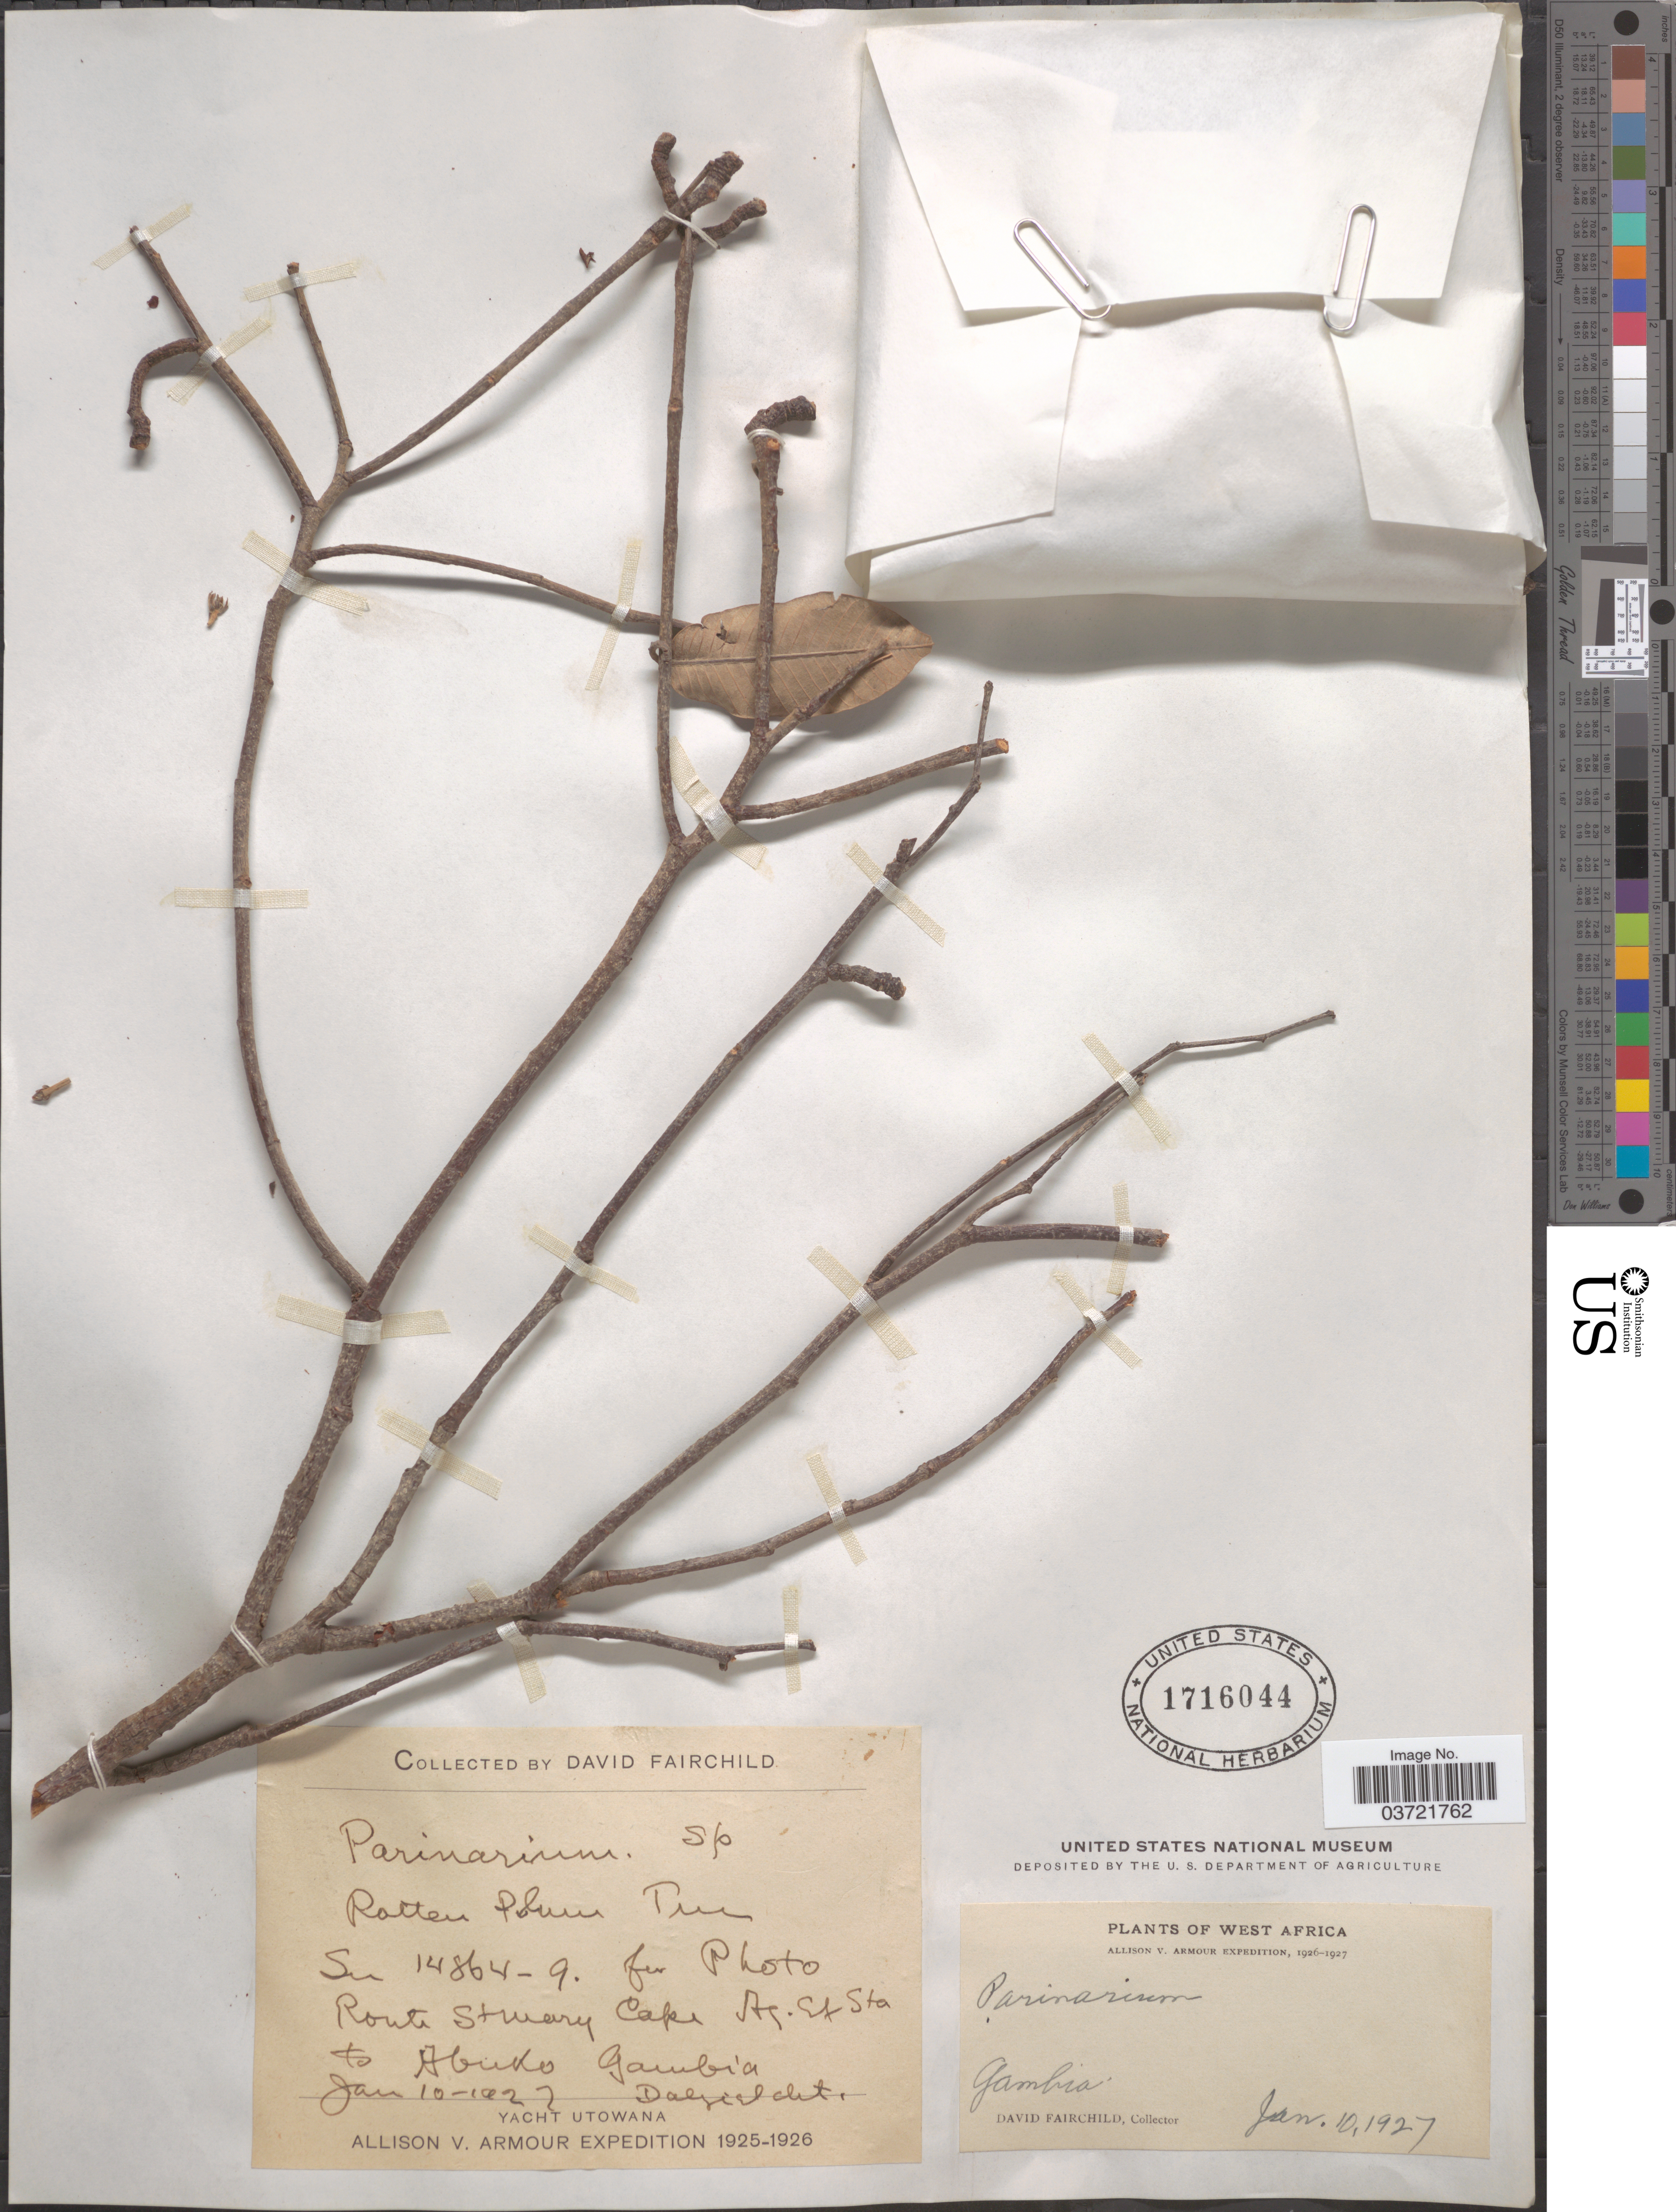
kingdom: Plantae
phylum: Tracheophyta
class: Magnoliopsida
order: Malpighiales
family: Chrysobalanaceae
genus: Parinari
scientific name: Parinari sp.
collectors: D. Fairchild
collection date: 1927-01-10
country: Gambia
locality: Route Struary Cape Ag. Et Sta to Abuko Gambia.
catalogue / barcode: US 1716044